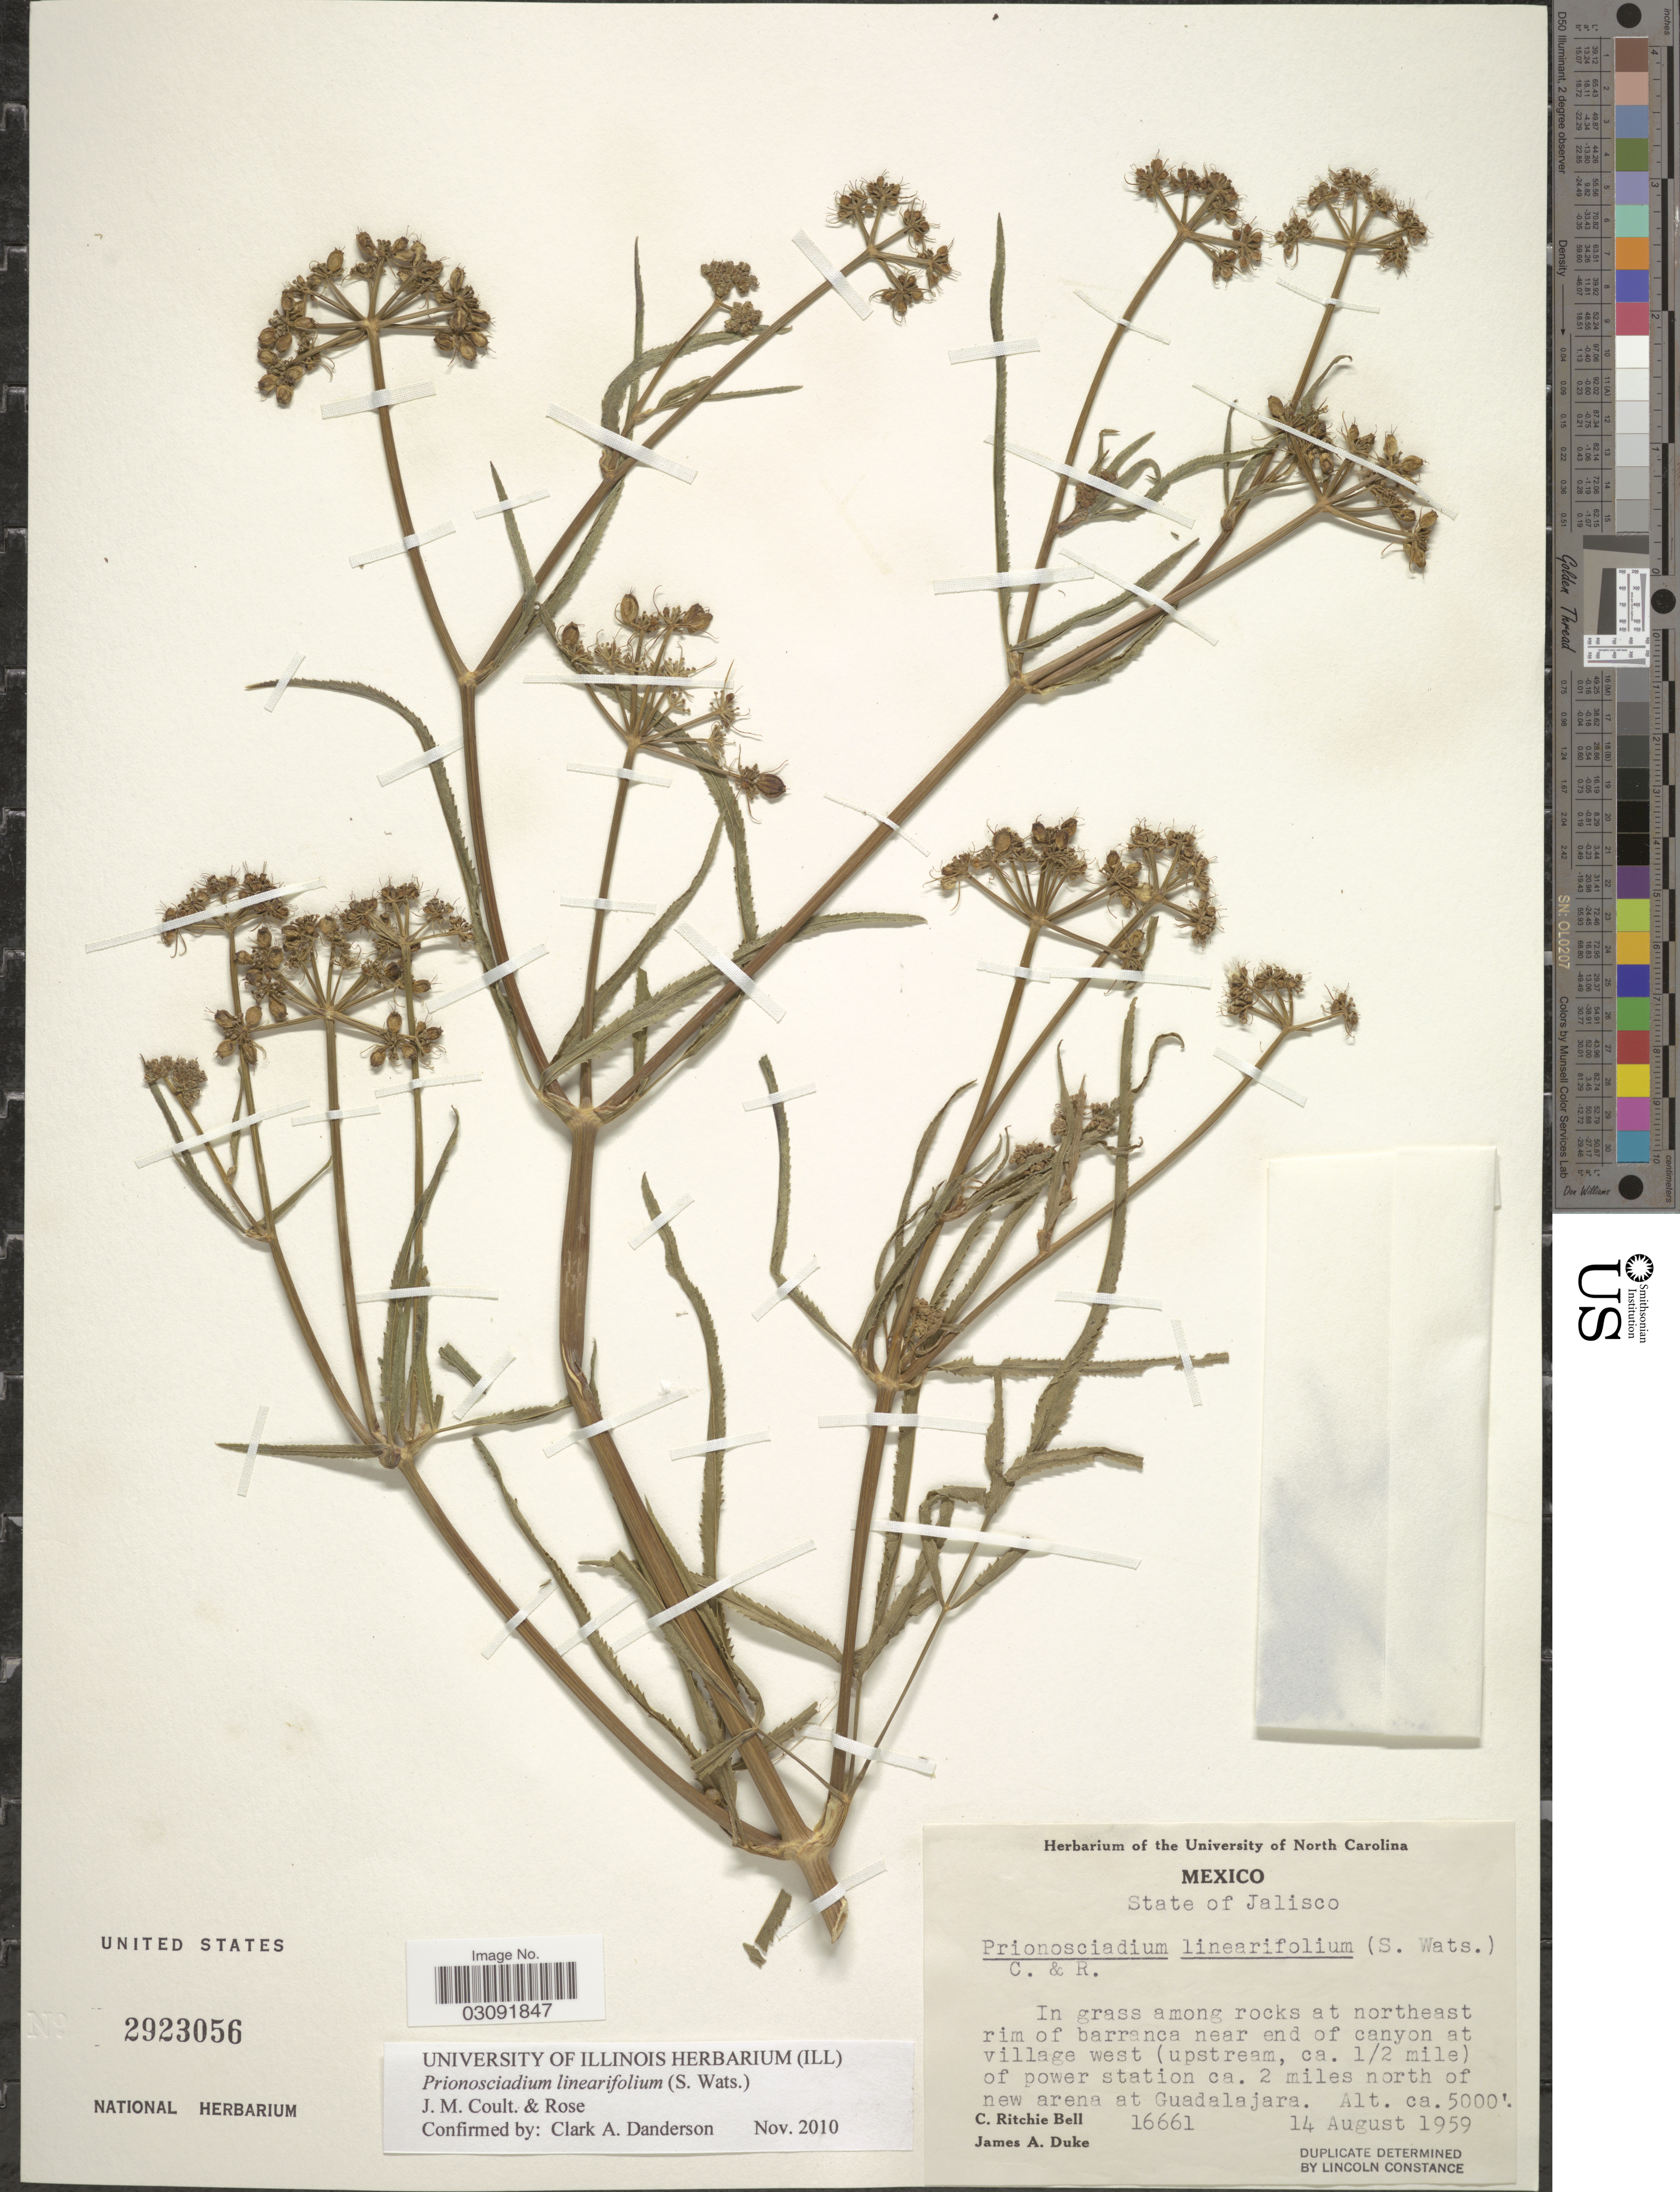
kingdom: Plantae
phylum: Tracheophyta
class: Magnoliopsida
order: Apiales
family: Apiaceae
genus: Prionosciadium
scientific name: Prionosciadium linearifolium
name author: (S. Watson) J.M. Coult. & Rose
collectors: C. R. Bell & J. A. Duke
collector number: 16661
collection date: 1959-08-14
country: Mexico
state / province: Jalisco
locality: In grass among rocks at northeast rim of barranca near end of canyon at village west (upstream, ca. ½ mile) of power station ca. 2 miles north of new arena at Guadalajara.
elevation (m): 1524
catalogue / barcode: US 2923056